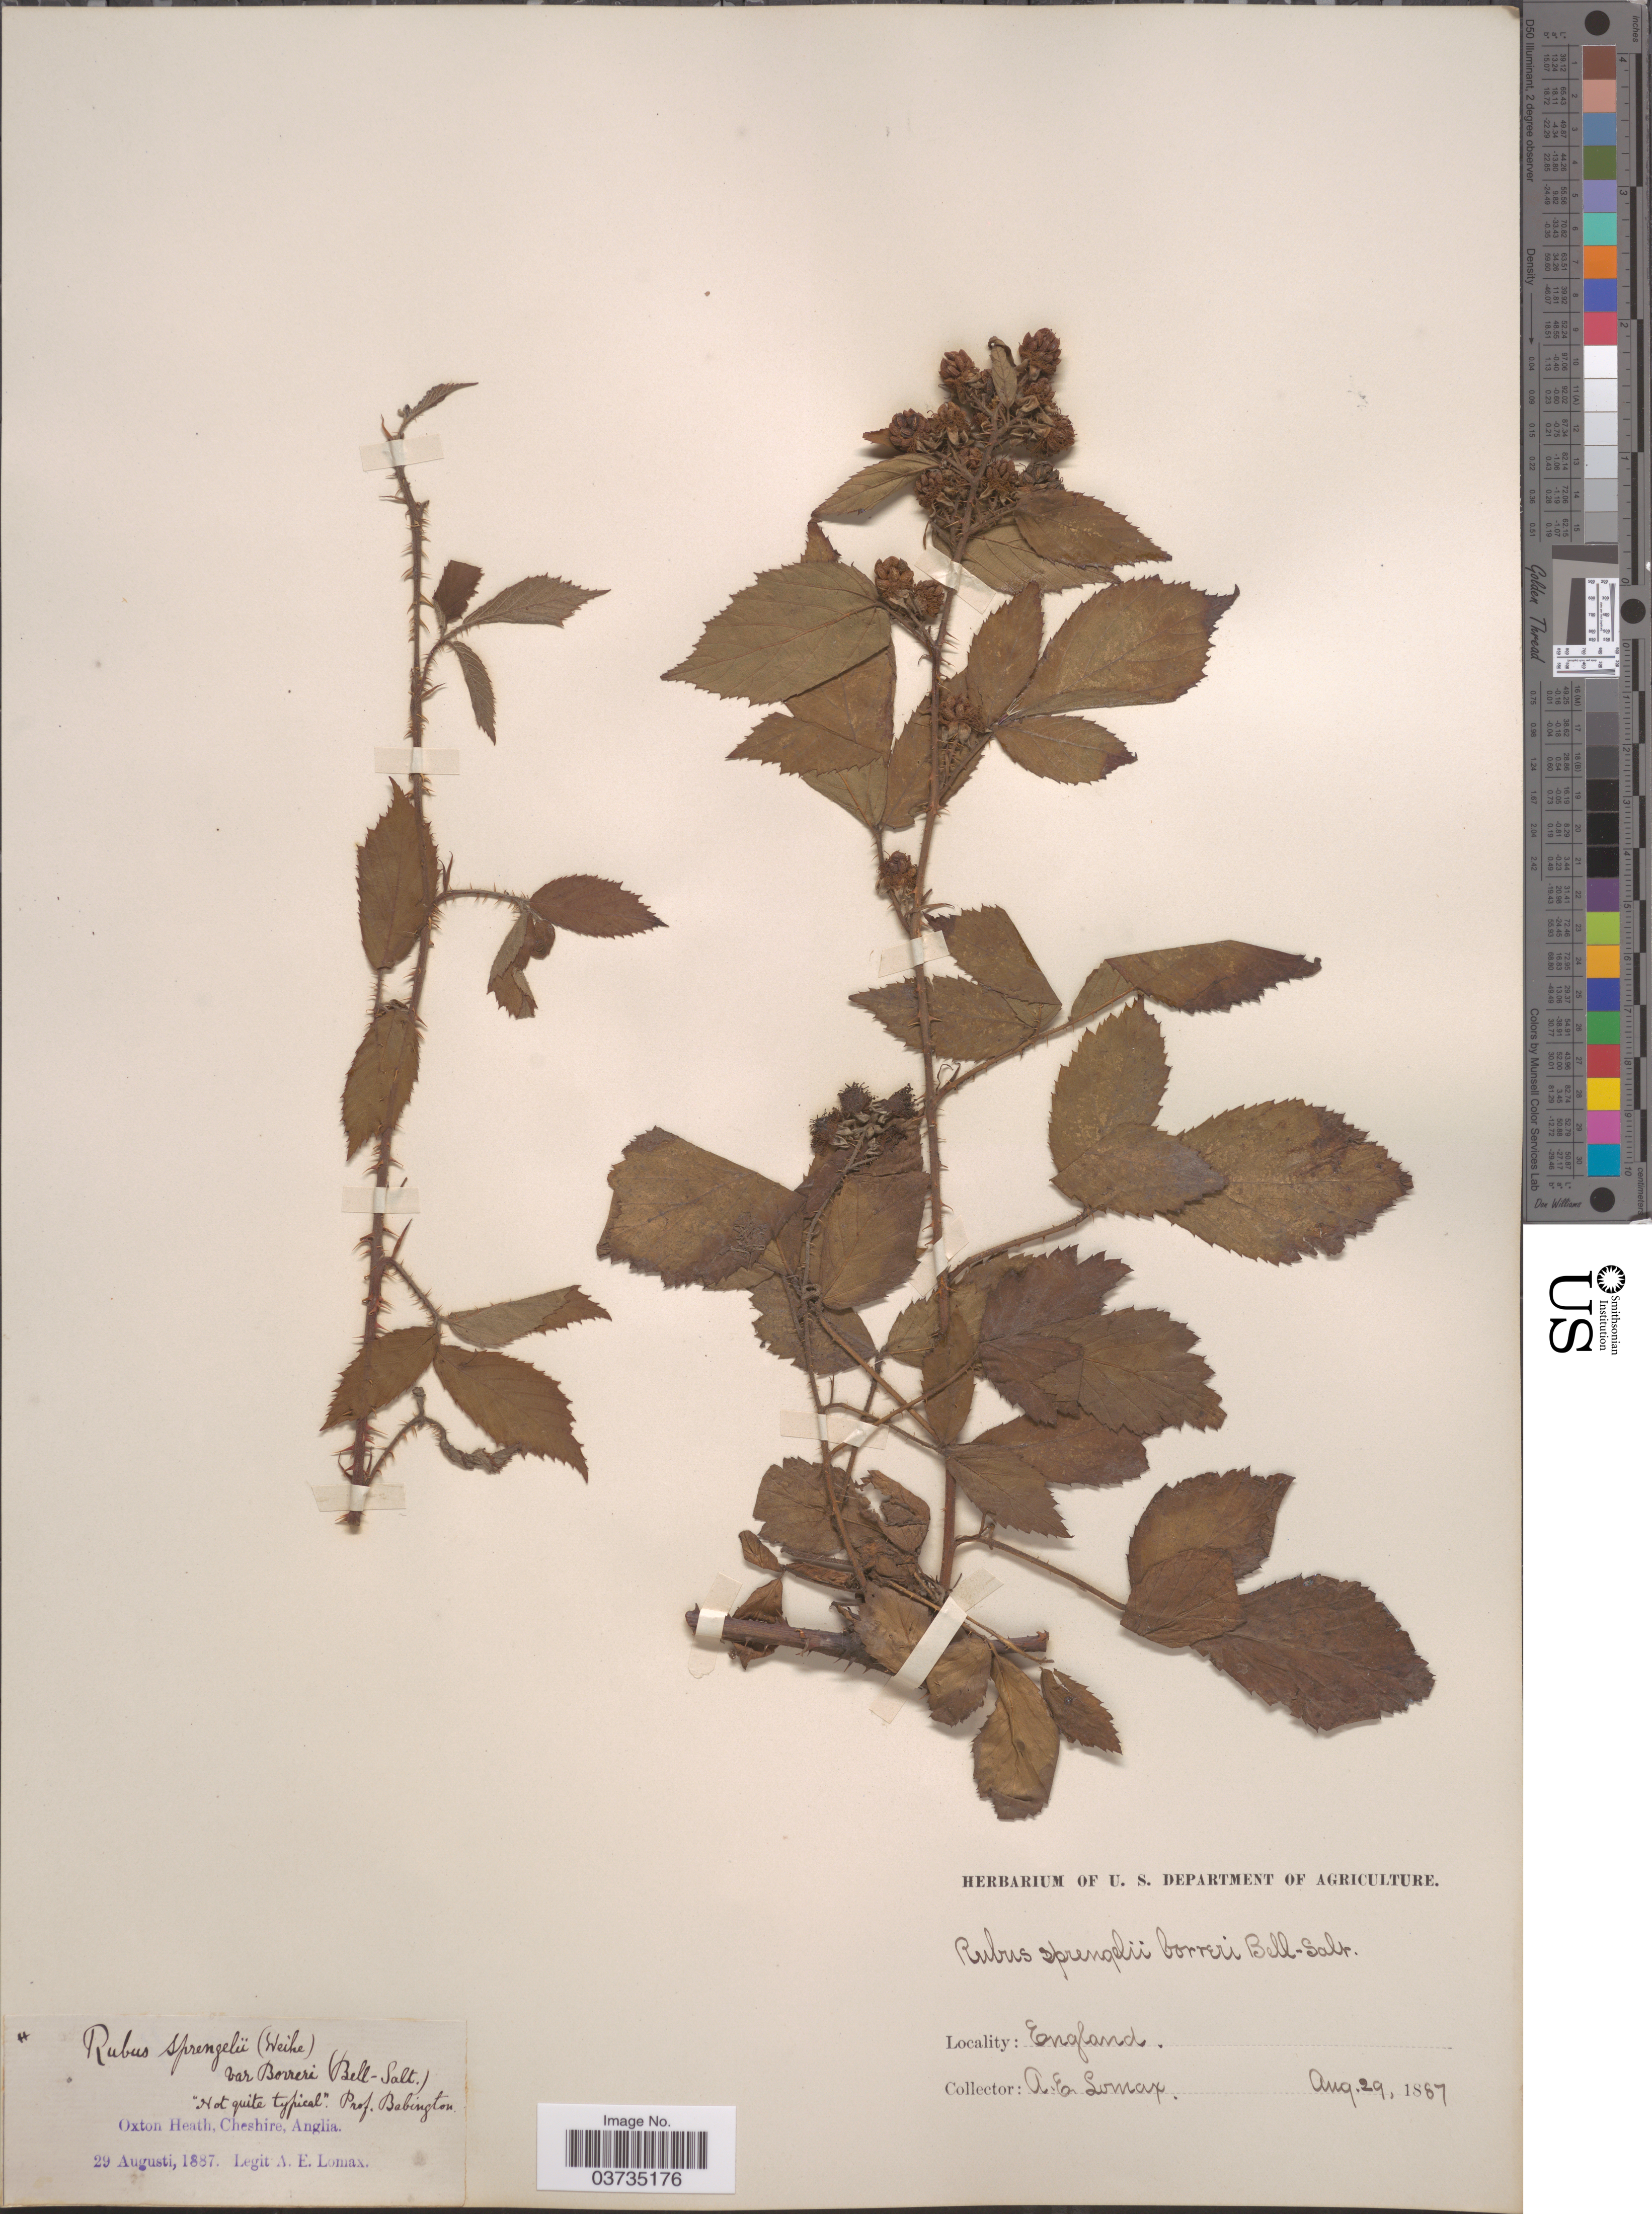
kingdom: Plantae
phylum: Tracheophyta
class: Magnoliopsida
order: Rosales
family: Rosaceae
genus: Rubus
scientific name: Rubus sprengelii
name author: Weihe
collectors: A. Lomax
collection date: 1887-08-29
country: United Kingdom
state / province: England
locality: Oxton Heath, Cheshire, Anglia.